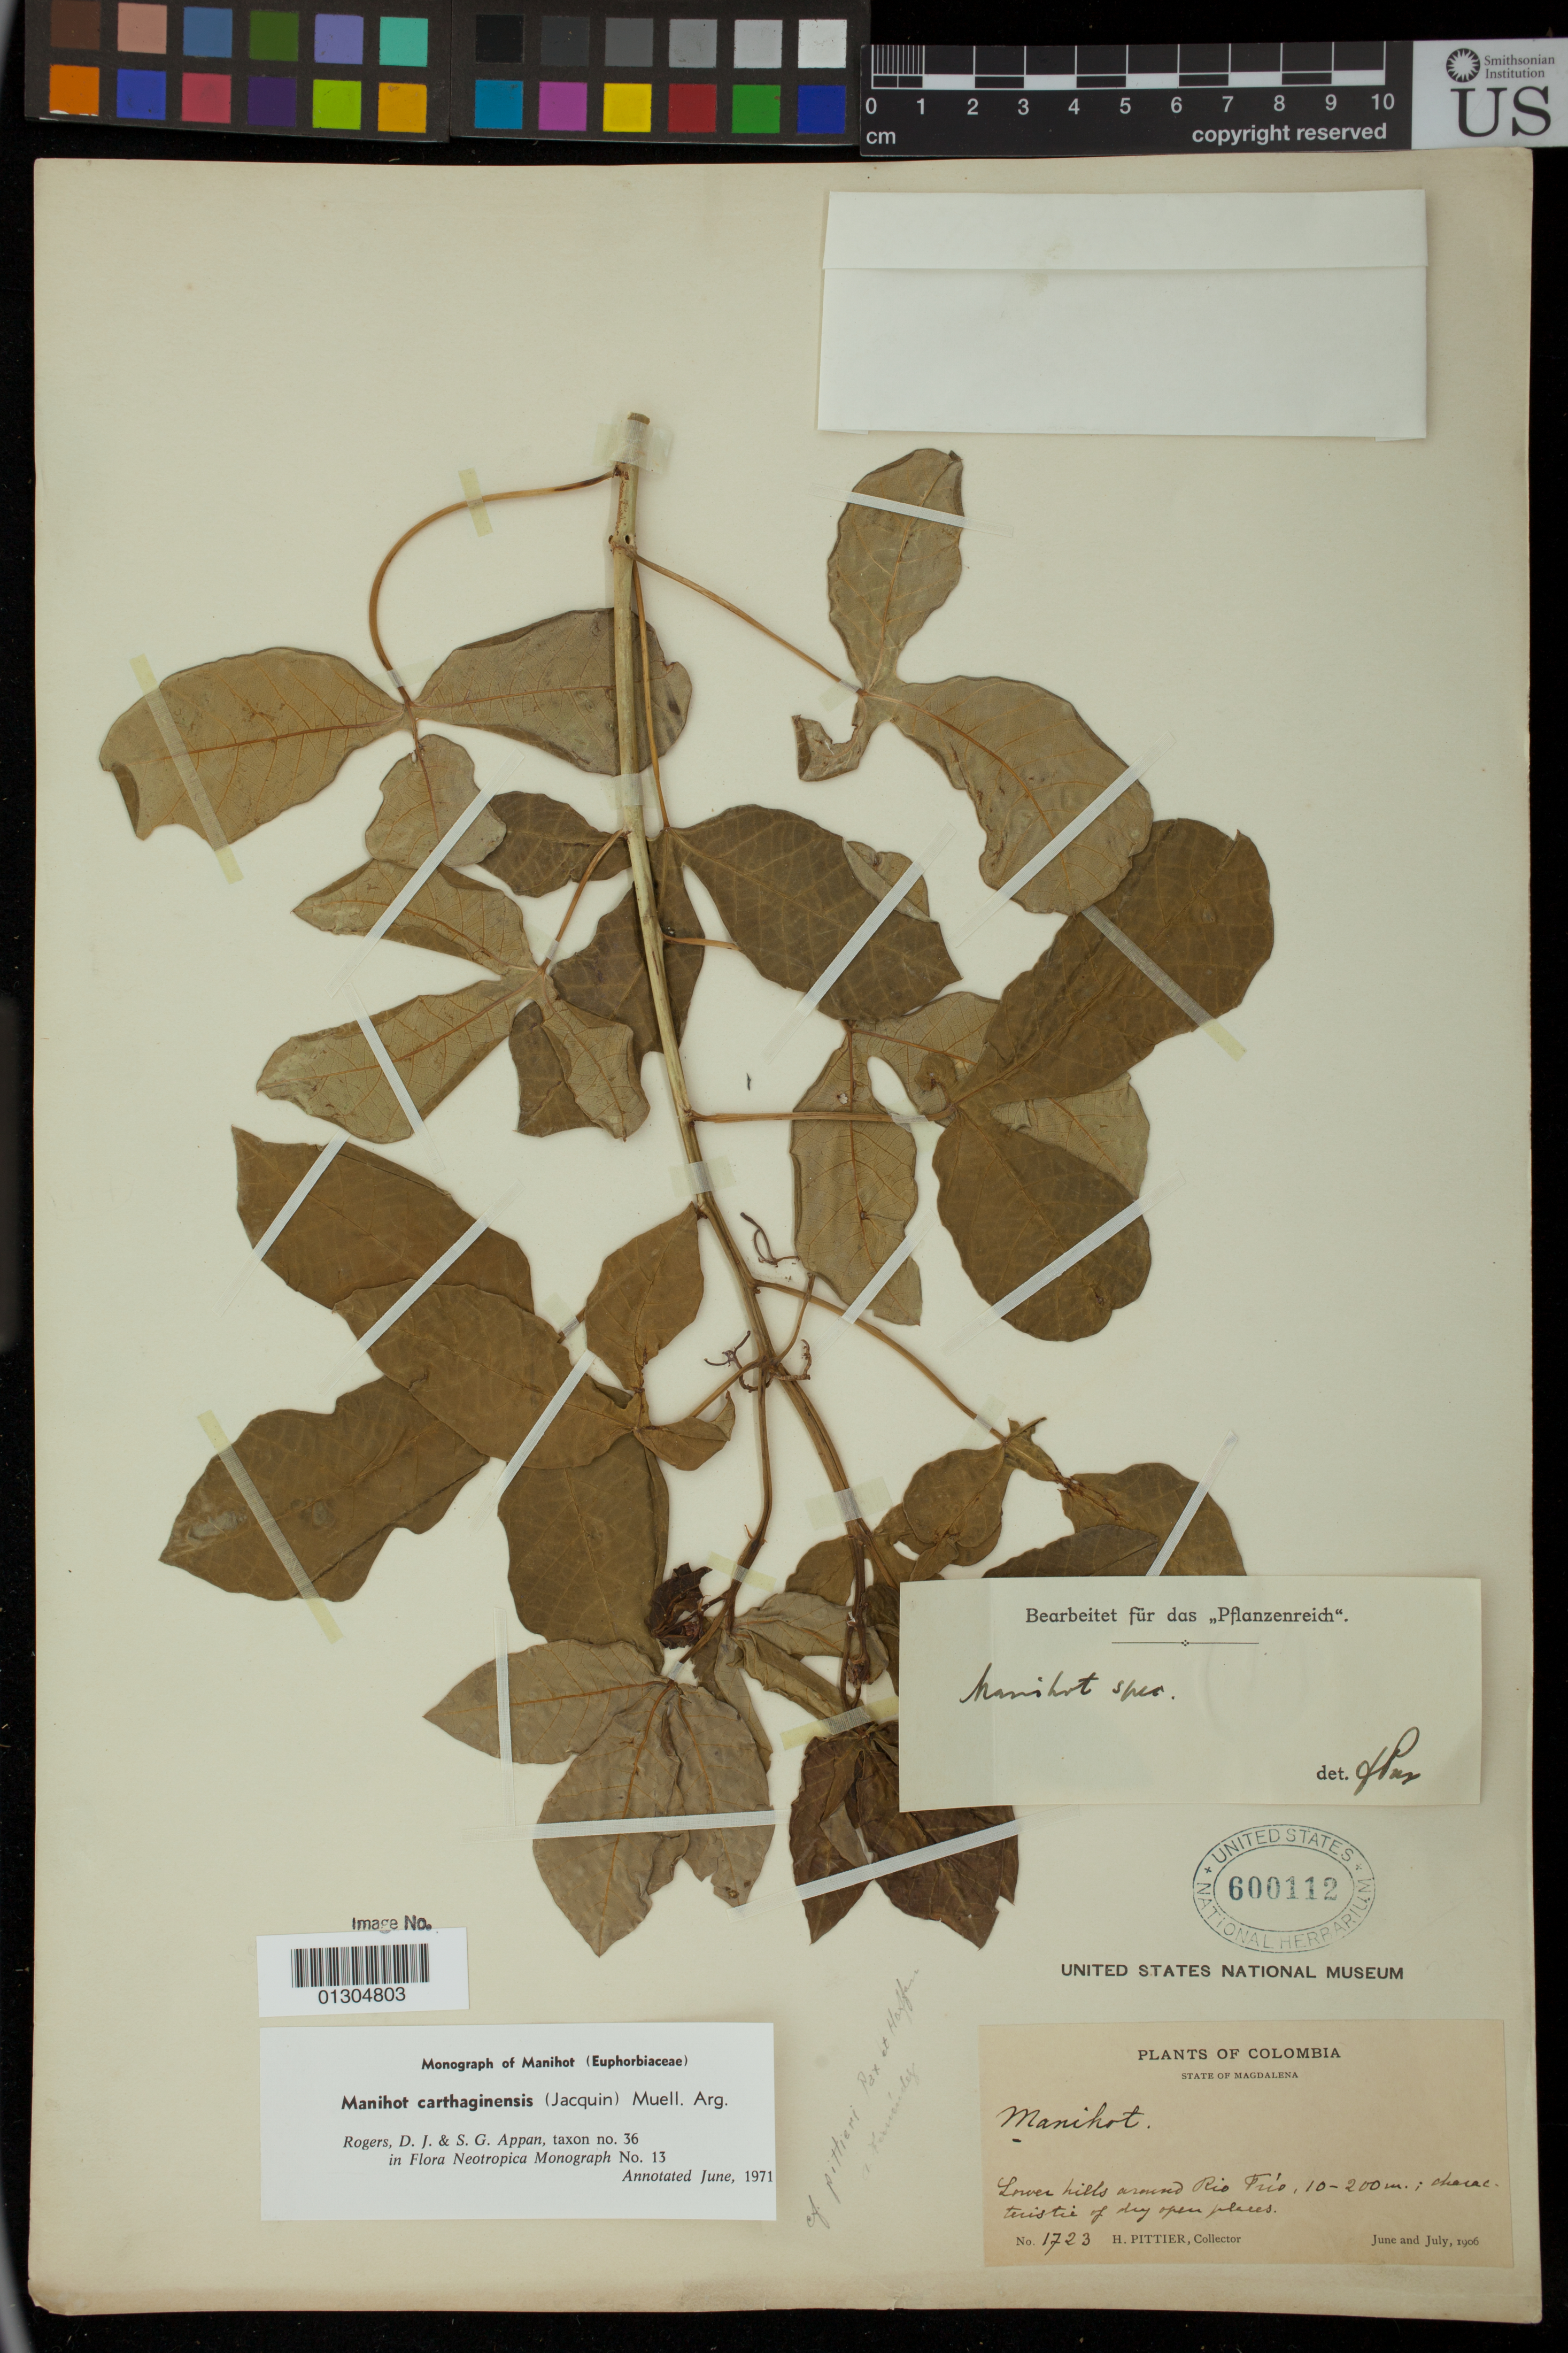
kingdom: Plantae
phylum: Tracheophyta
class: Magnoliopsida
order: Malpighiales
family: Euphorbiaceae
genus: Manihot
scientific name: Manihot carthagenensis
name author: (Jacq.) Müll. Arg.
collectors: H. F. Pittier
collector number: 1723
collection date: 1906-06,1906-07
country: Colombia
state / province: Magdalena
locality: Lower hills around Rio Frio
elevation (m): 10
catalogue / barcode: US 600112